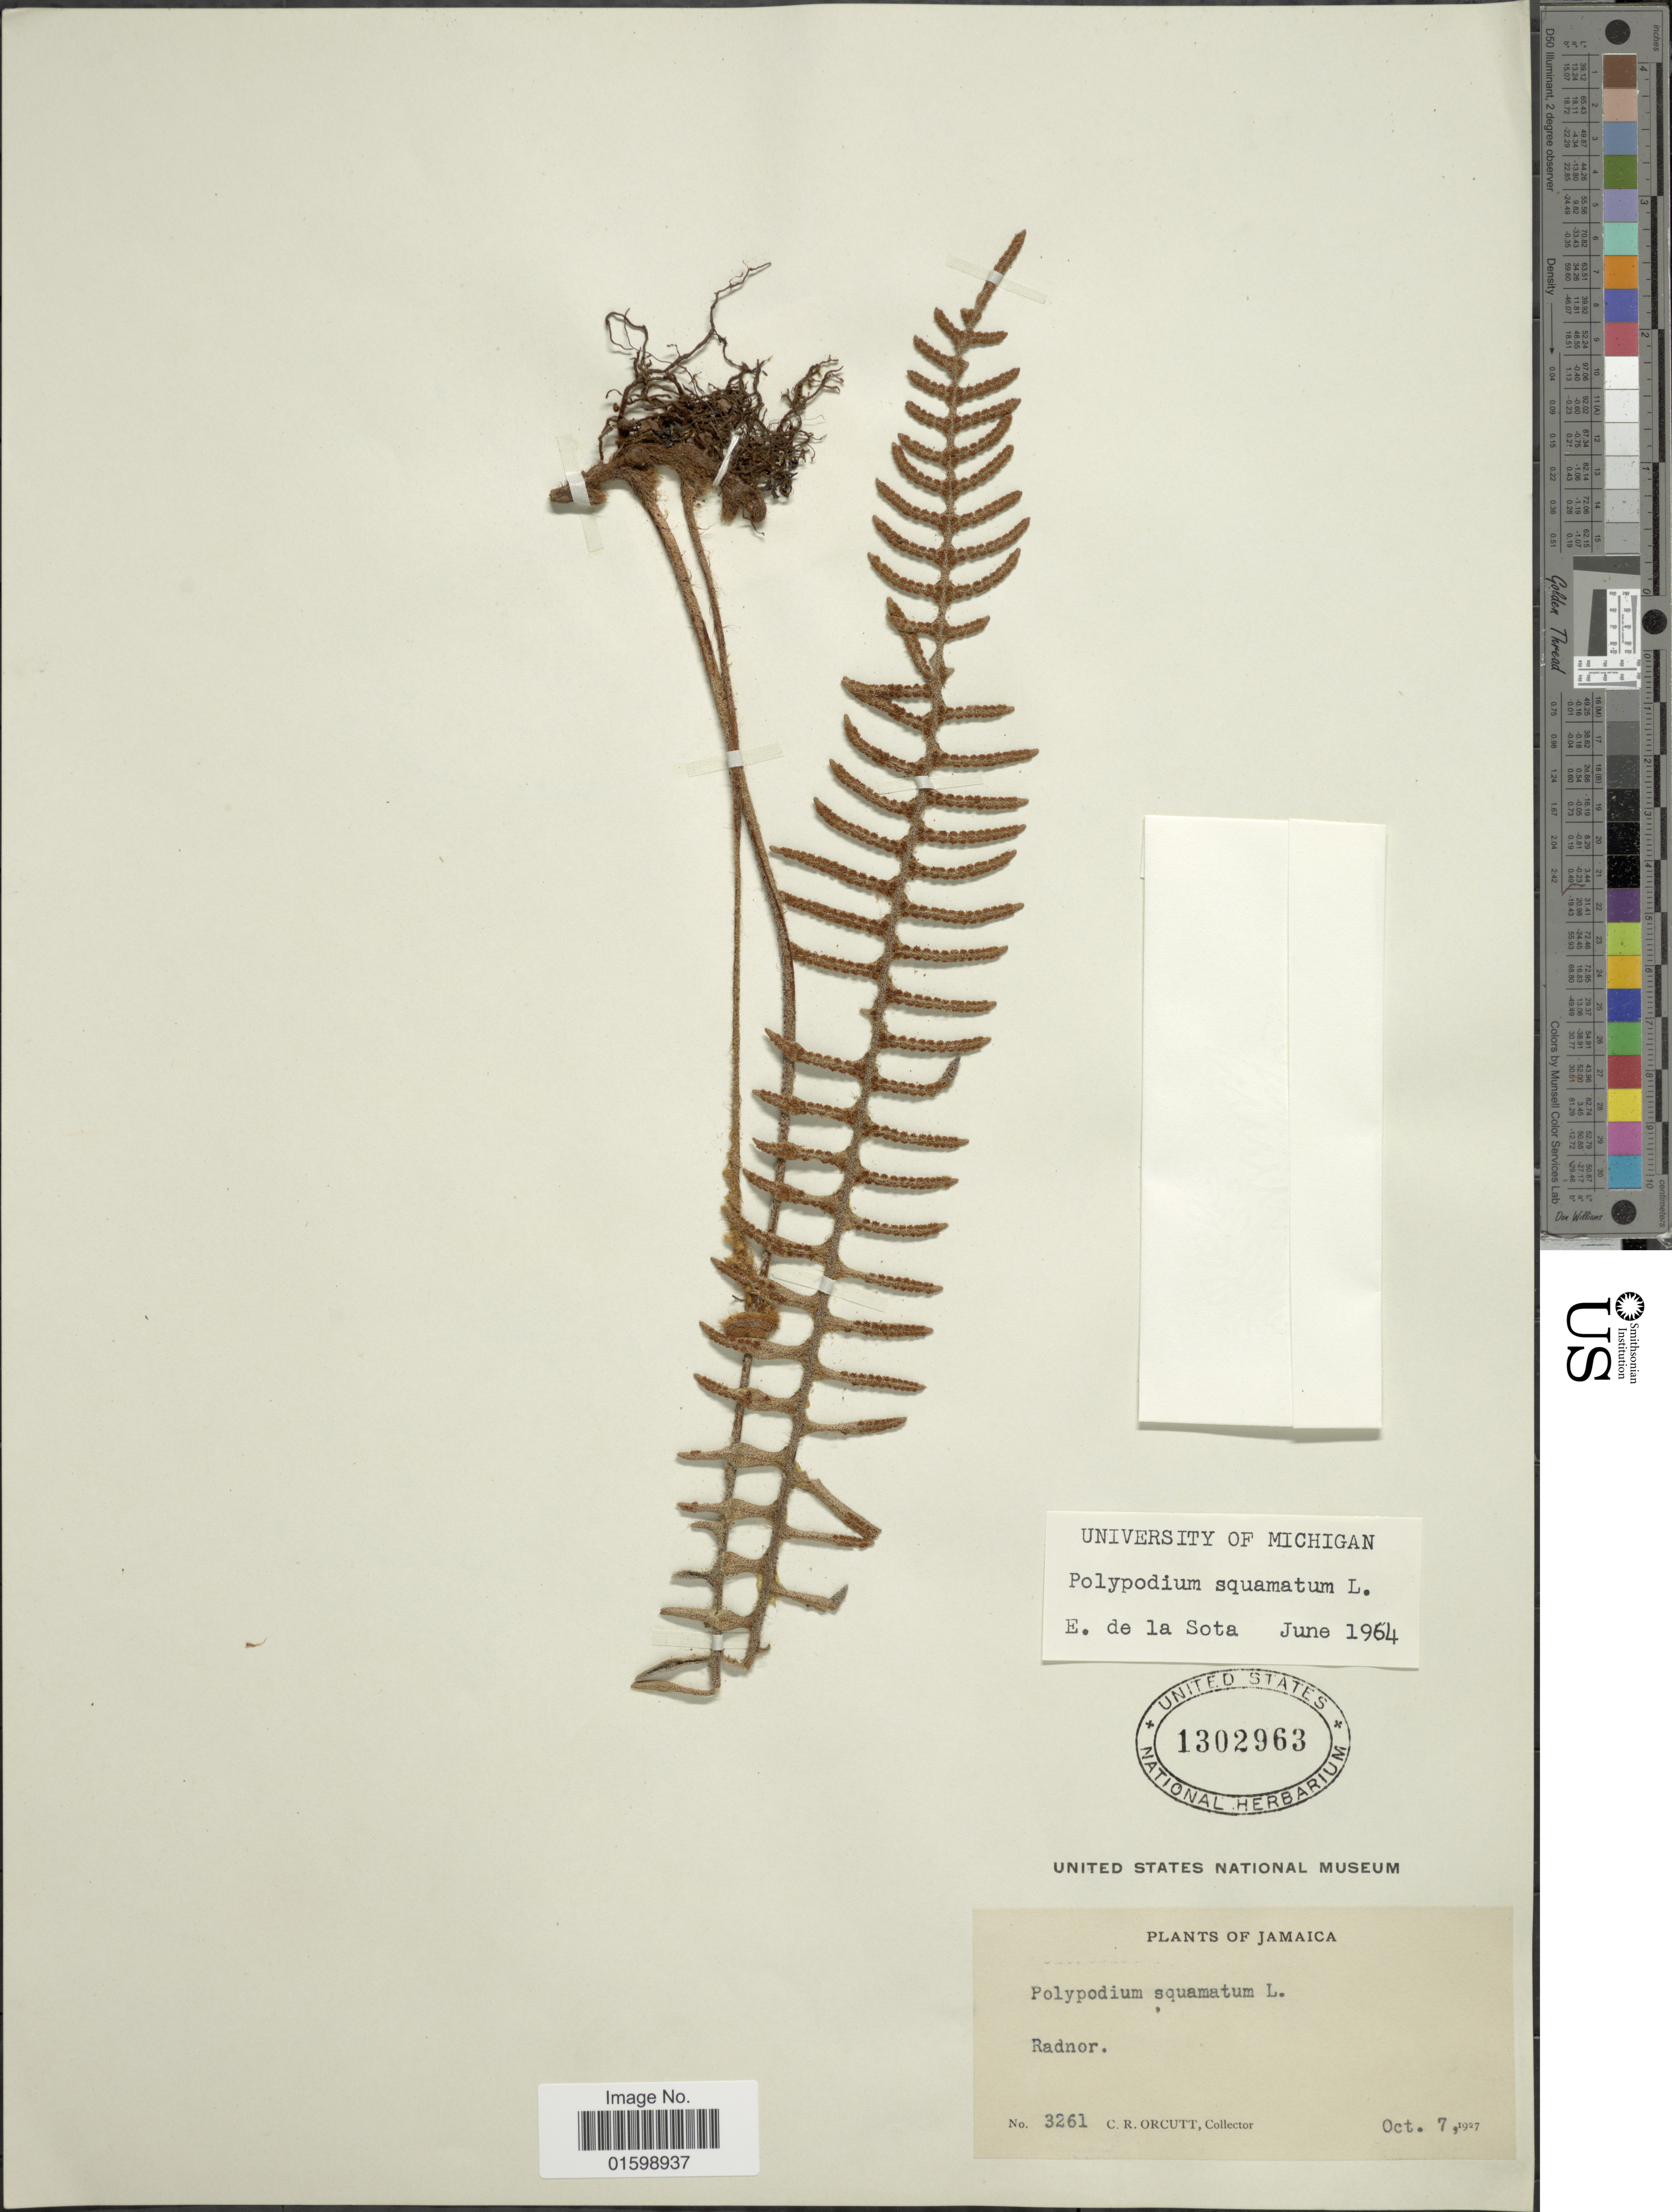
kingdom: Plantae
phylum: Tracheophyta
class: Polypodiopsida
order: Polypodiales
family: Polypodiaceae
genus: Pleopeltis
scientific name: Pleopeltis squamata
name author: (L.) J. Sm.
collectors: C. R. Orcutt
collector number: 3261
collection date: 1927-10-07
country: Jamaica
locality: Radnor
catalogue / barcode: US 1302963